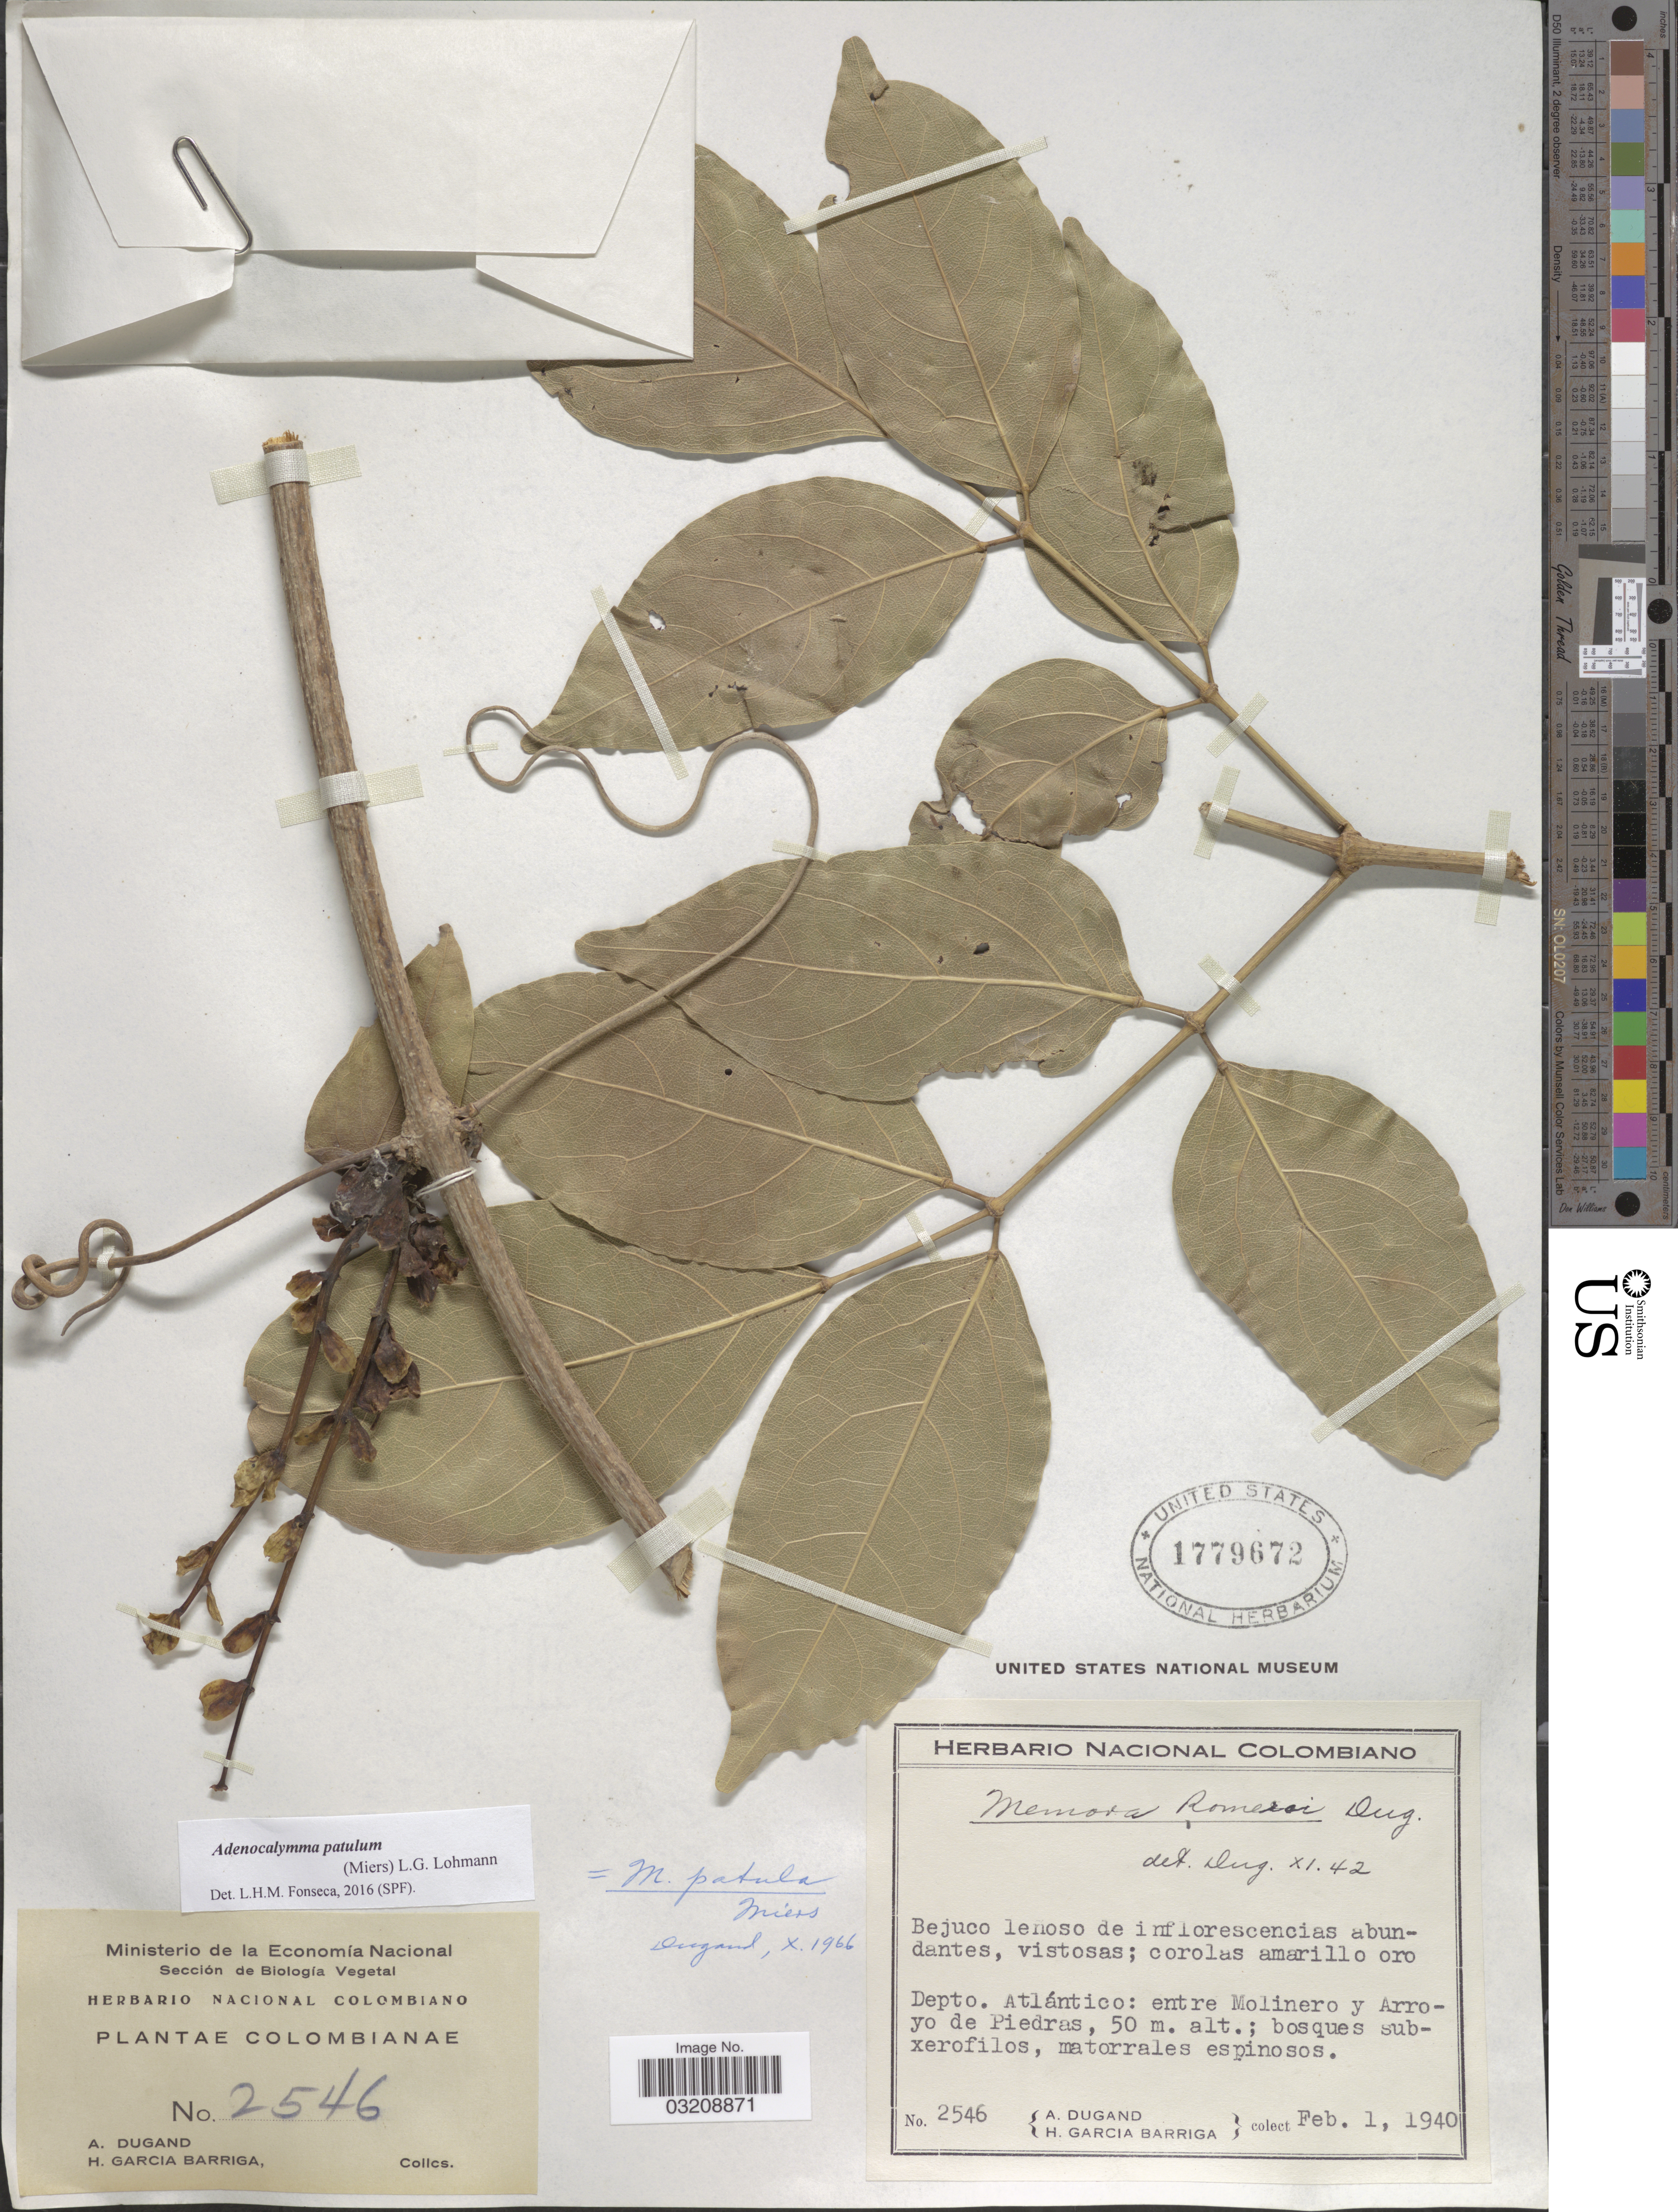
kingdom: Plantae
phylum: Tracheophyta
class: Magnoliopsida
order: Lamiales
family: Bignoniaceae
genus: Adenocalymma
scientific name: Adenocalymma patulum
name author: (Miers) L.G. Lohmann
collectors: A. Dugand & H. García Barriga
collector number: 2546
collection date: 1940-02-01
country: Colombia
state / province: Atlántico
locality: Depto. Atlántico: entre Molinero y Arroyo de Piedras.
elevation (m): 50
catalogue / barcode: US 1779672